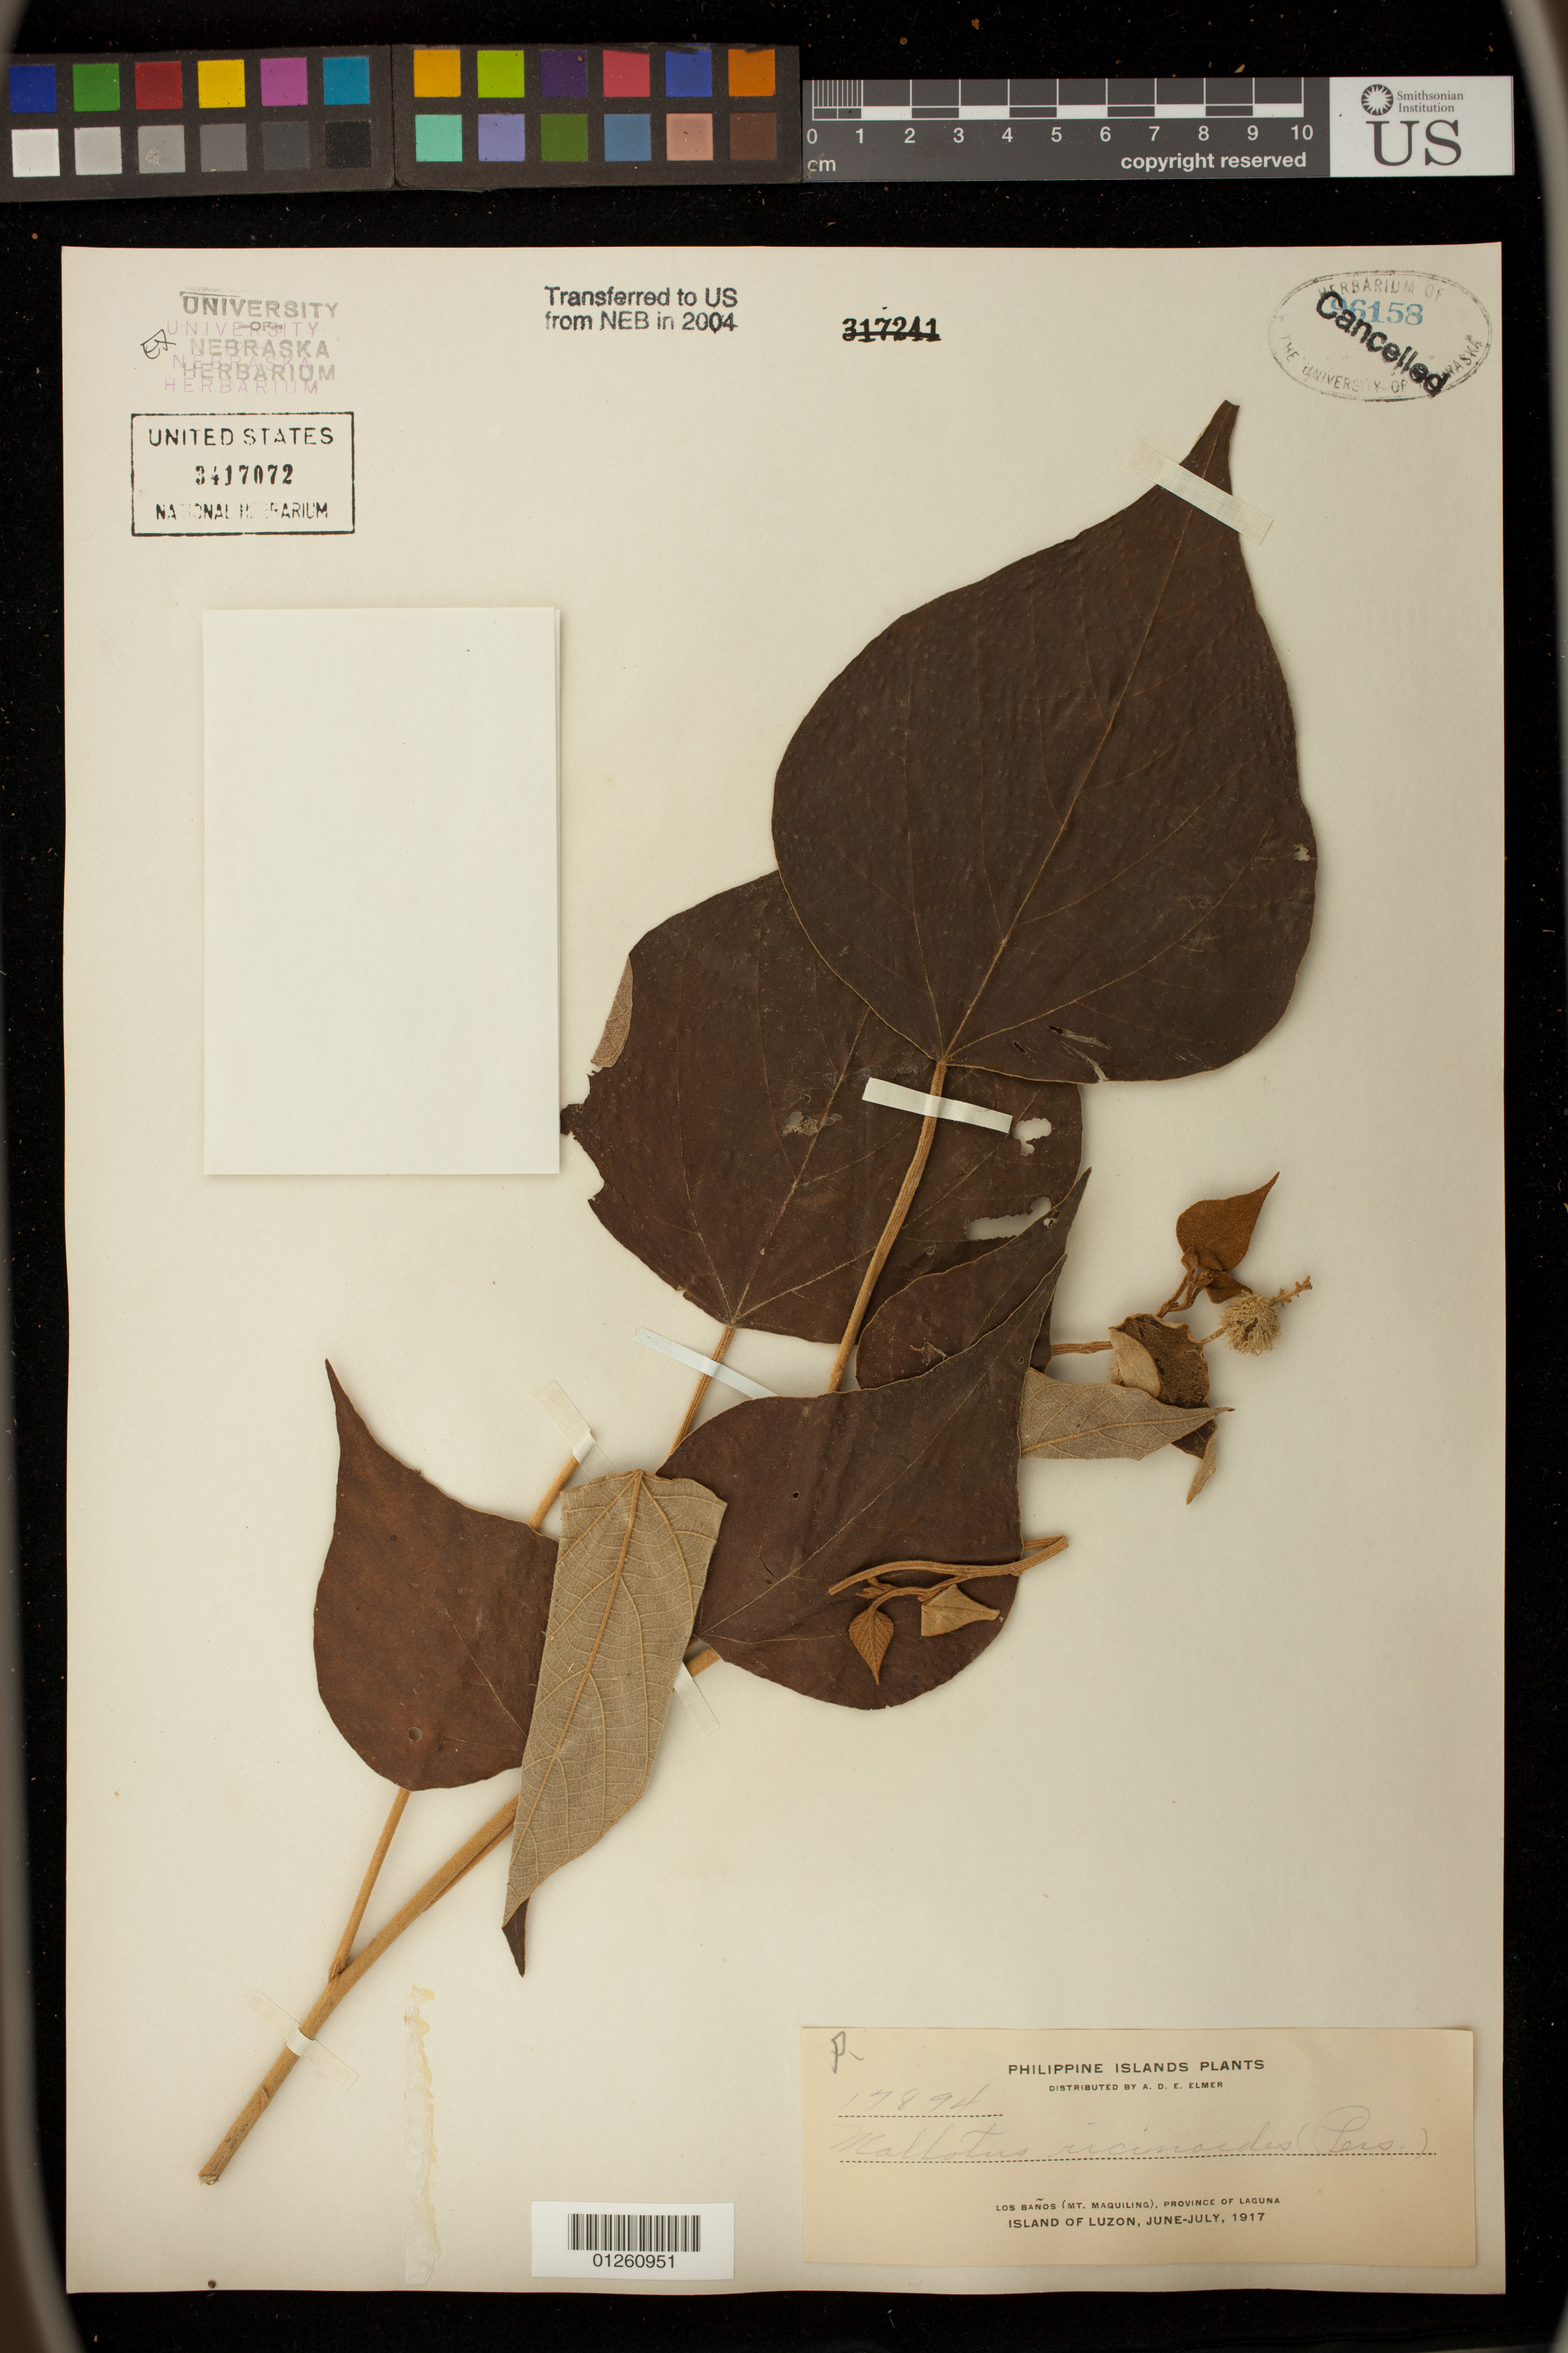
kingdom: Plantae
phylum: Tracheophyta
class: Magnoliopsida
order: Malpighiales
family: Euphorbiaceae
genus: Mallotus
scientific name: Mallotus ricinoides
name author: (Pers.) Müll. Arg.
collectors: A. D. E. Elmer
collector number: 17894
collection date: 1917-06/1917-07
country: Philippines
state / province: Calabarzon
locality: Los Banos (Mt. Maquiling) Province of Laguna Island of Luzon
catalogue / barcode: US 3417072